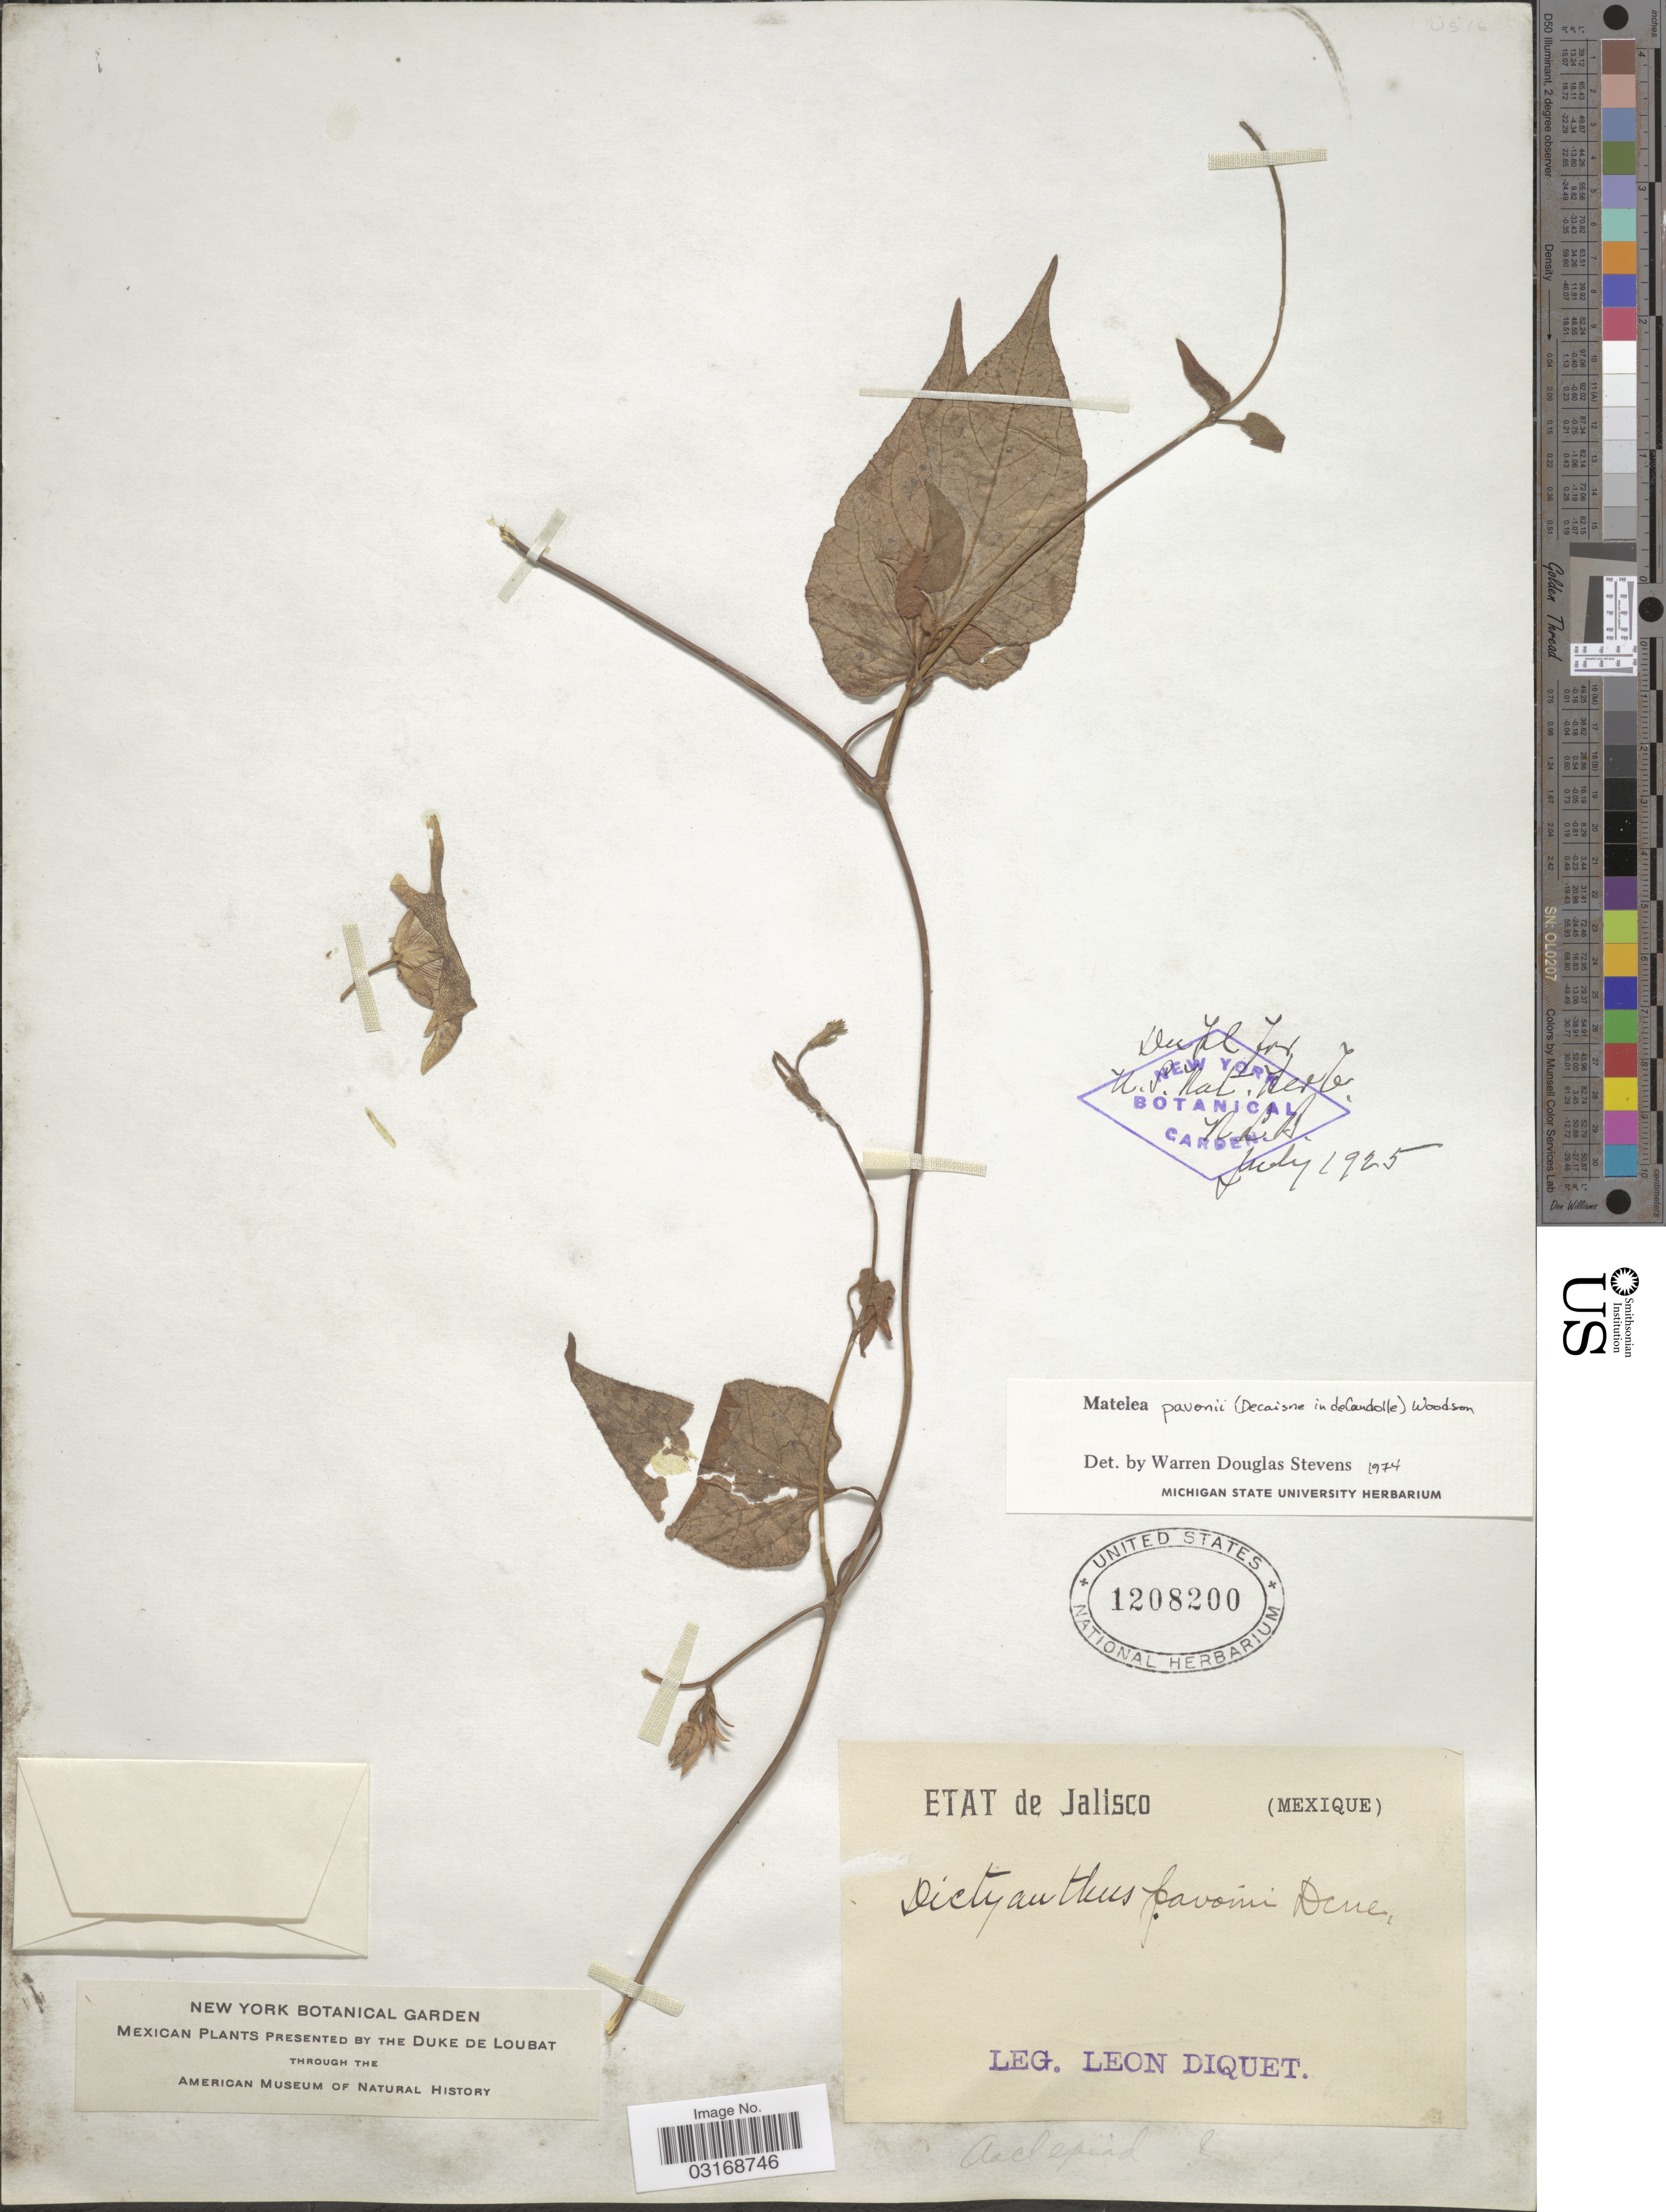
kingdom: Plantae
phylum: Tracheophyta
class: Magnoliopsida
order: Gentianales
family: Apocynaceae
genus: Matelea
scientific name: Matelea pavonii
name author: (Decne.) Woodson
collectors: L. Diquet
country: Mexico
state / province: Jalisco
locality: Etat de Jalisco.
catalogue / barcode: US 1208200